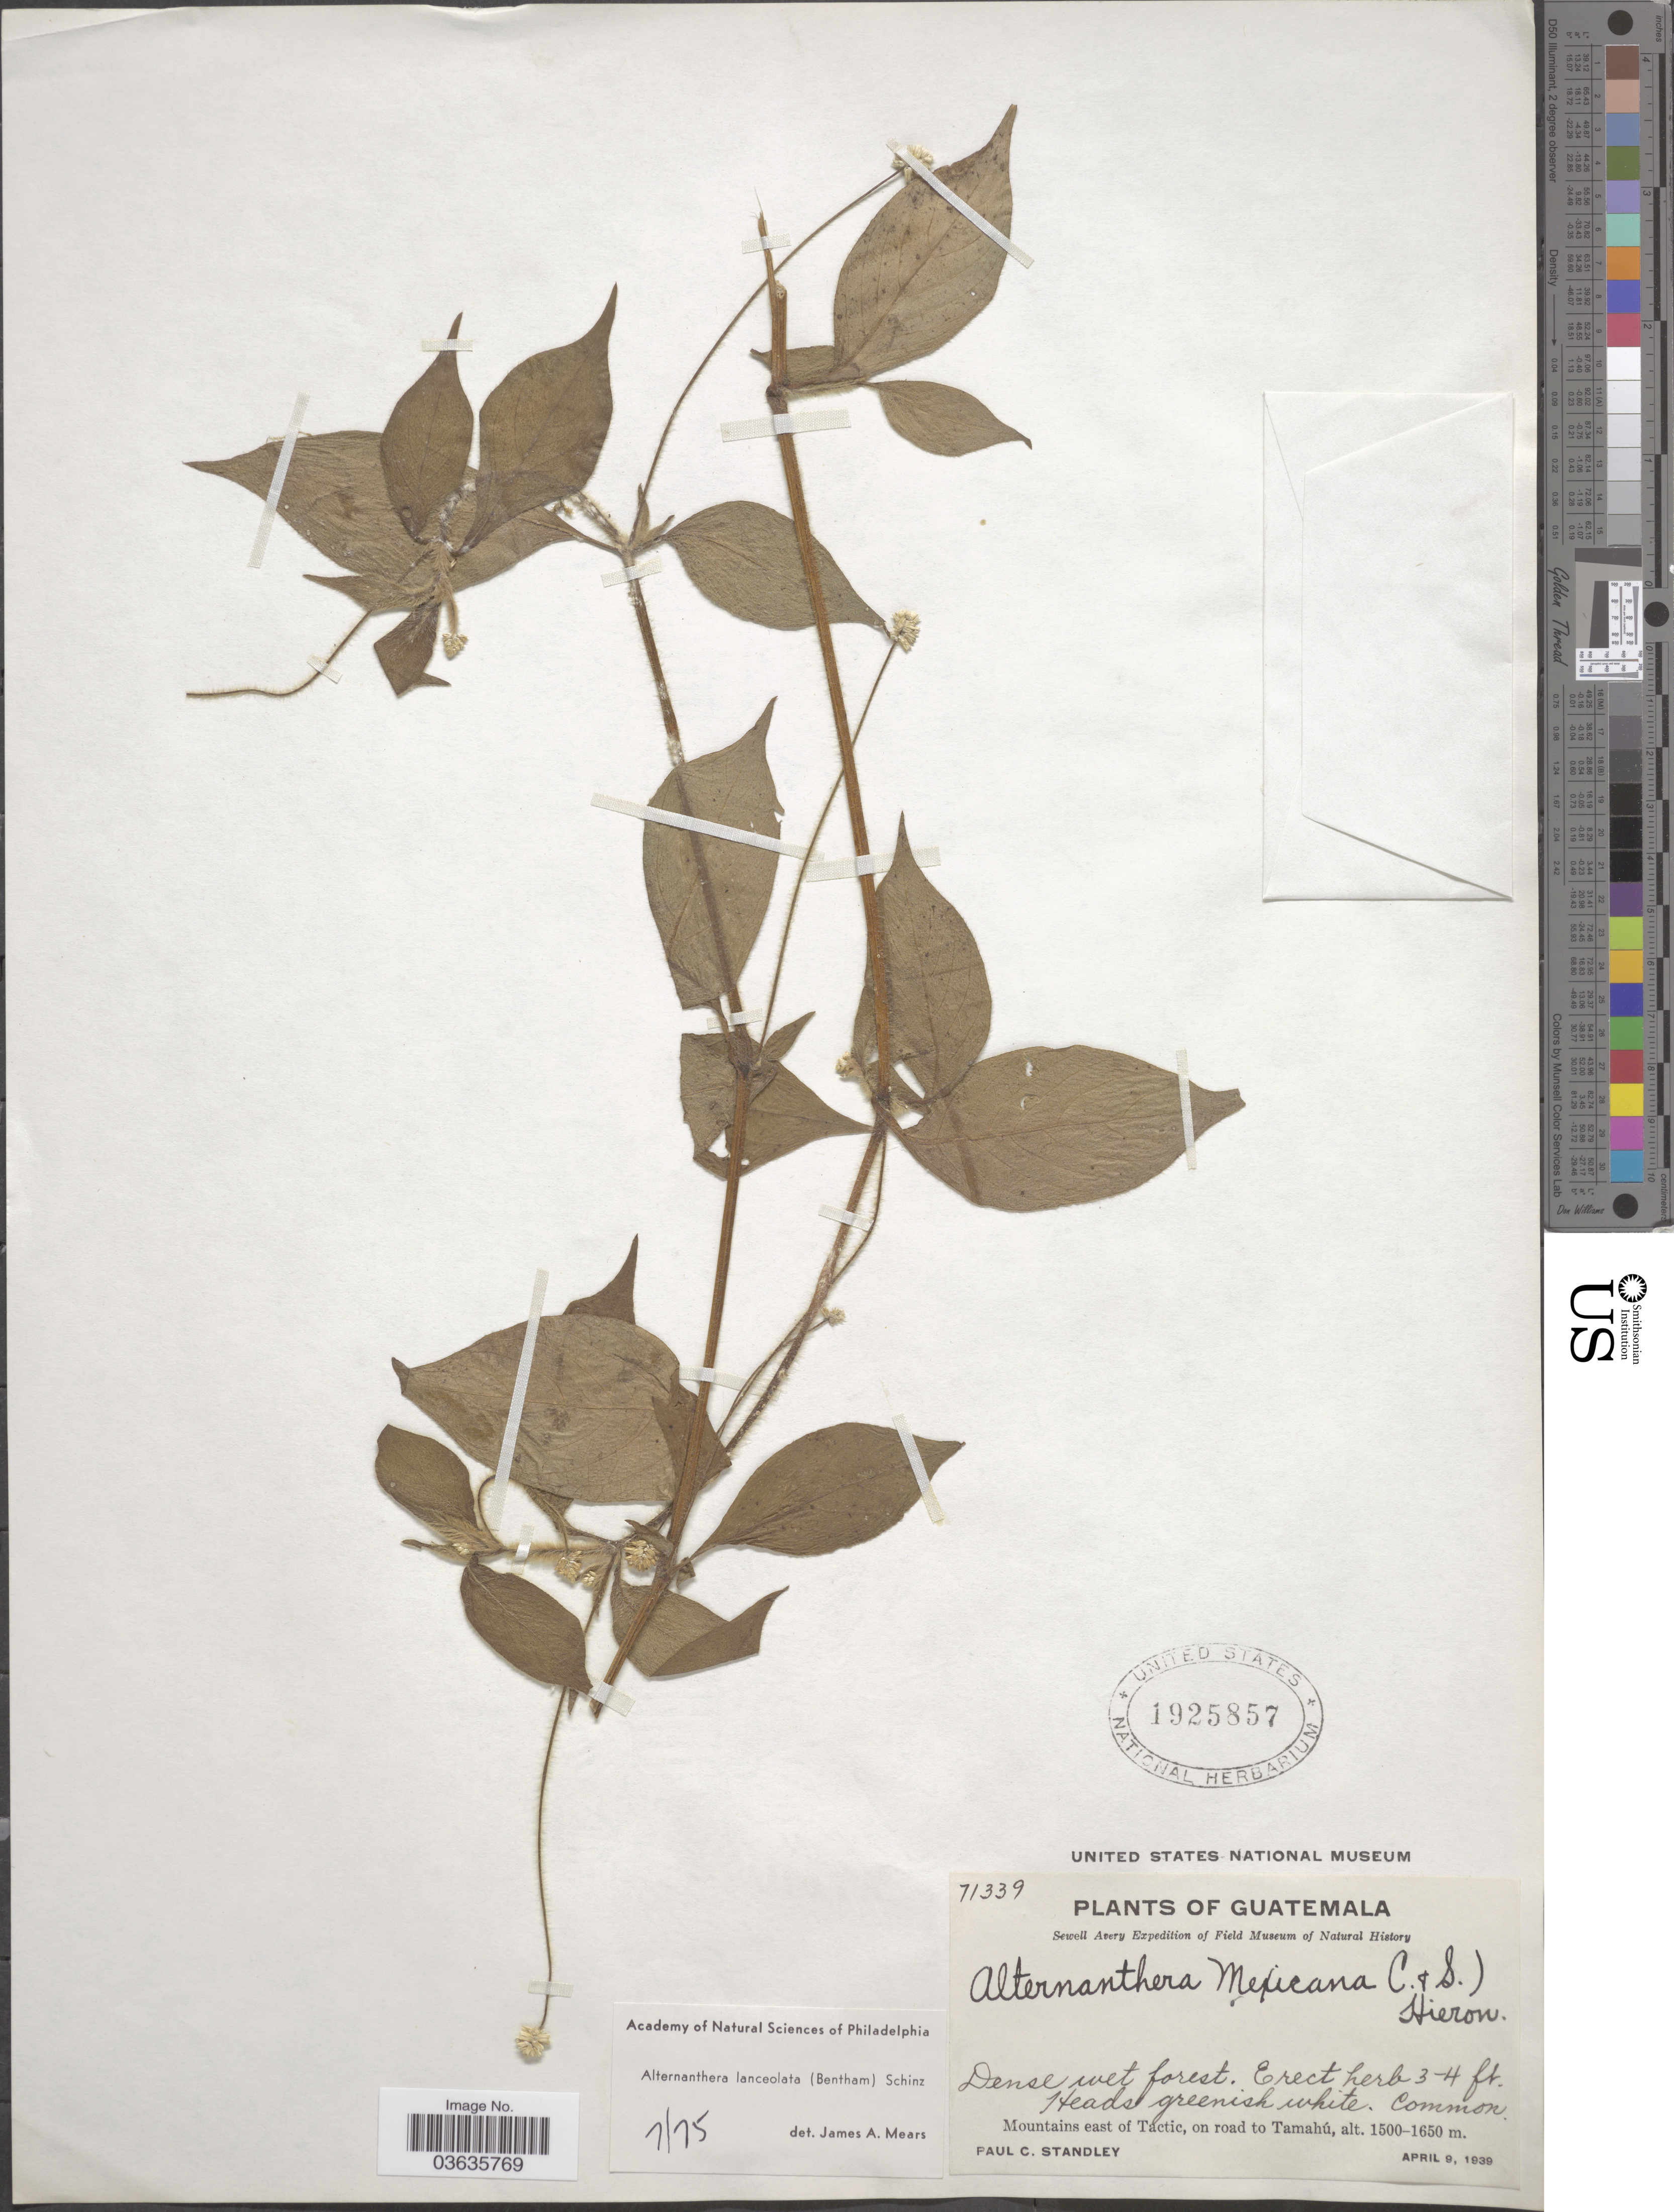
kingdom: Plantae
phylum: Tracheophyta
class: Magnoliopsida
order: Caryophyllales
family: Amaranthaceae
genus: Alternanthera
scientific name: Alternanthera lanceolata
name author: (Benth.) Schinz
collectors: P. C. Standley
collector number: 71339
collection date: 1939-04-09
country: Guatemala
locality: Mountains east of Tactic, on road to Tamahú.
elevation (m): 1500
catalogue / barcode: US 1925857